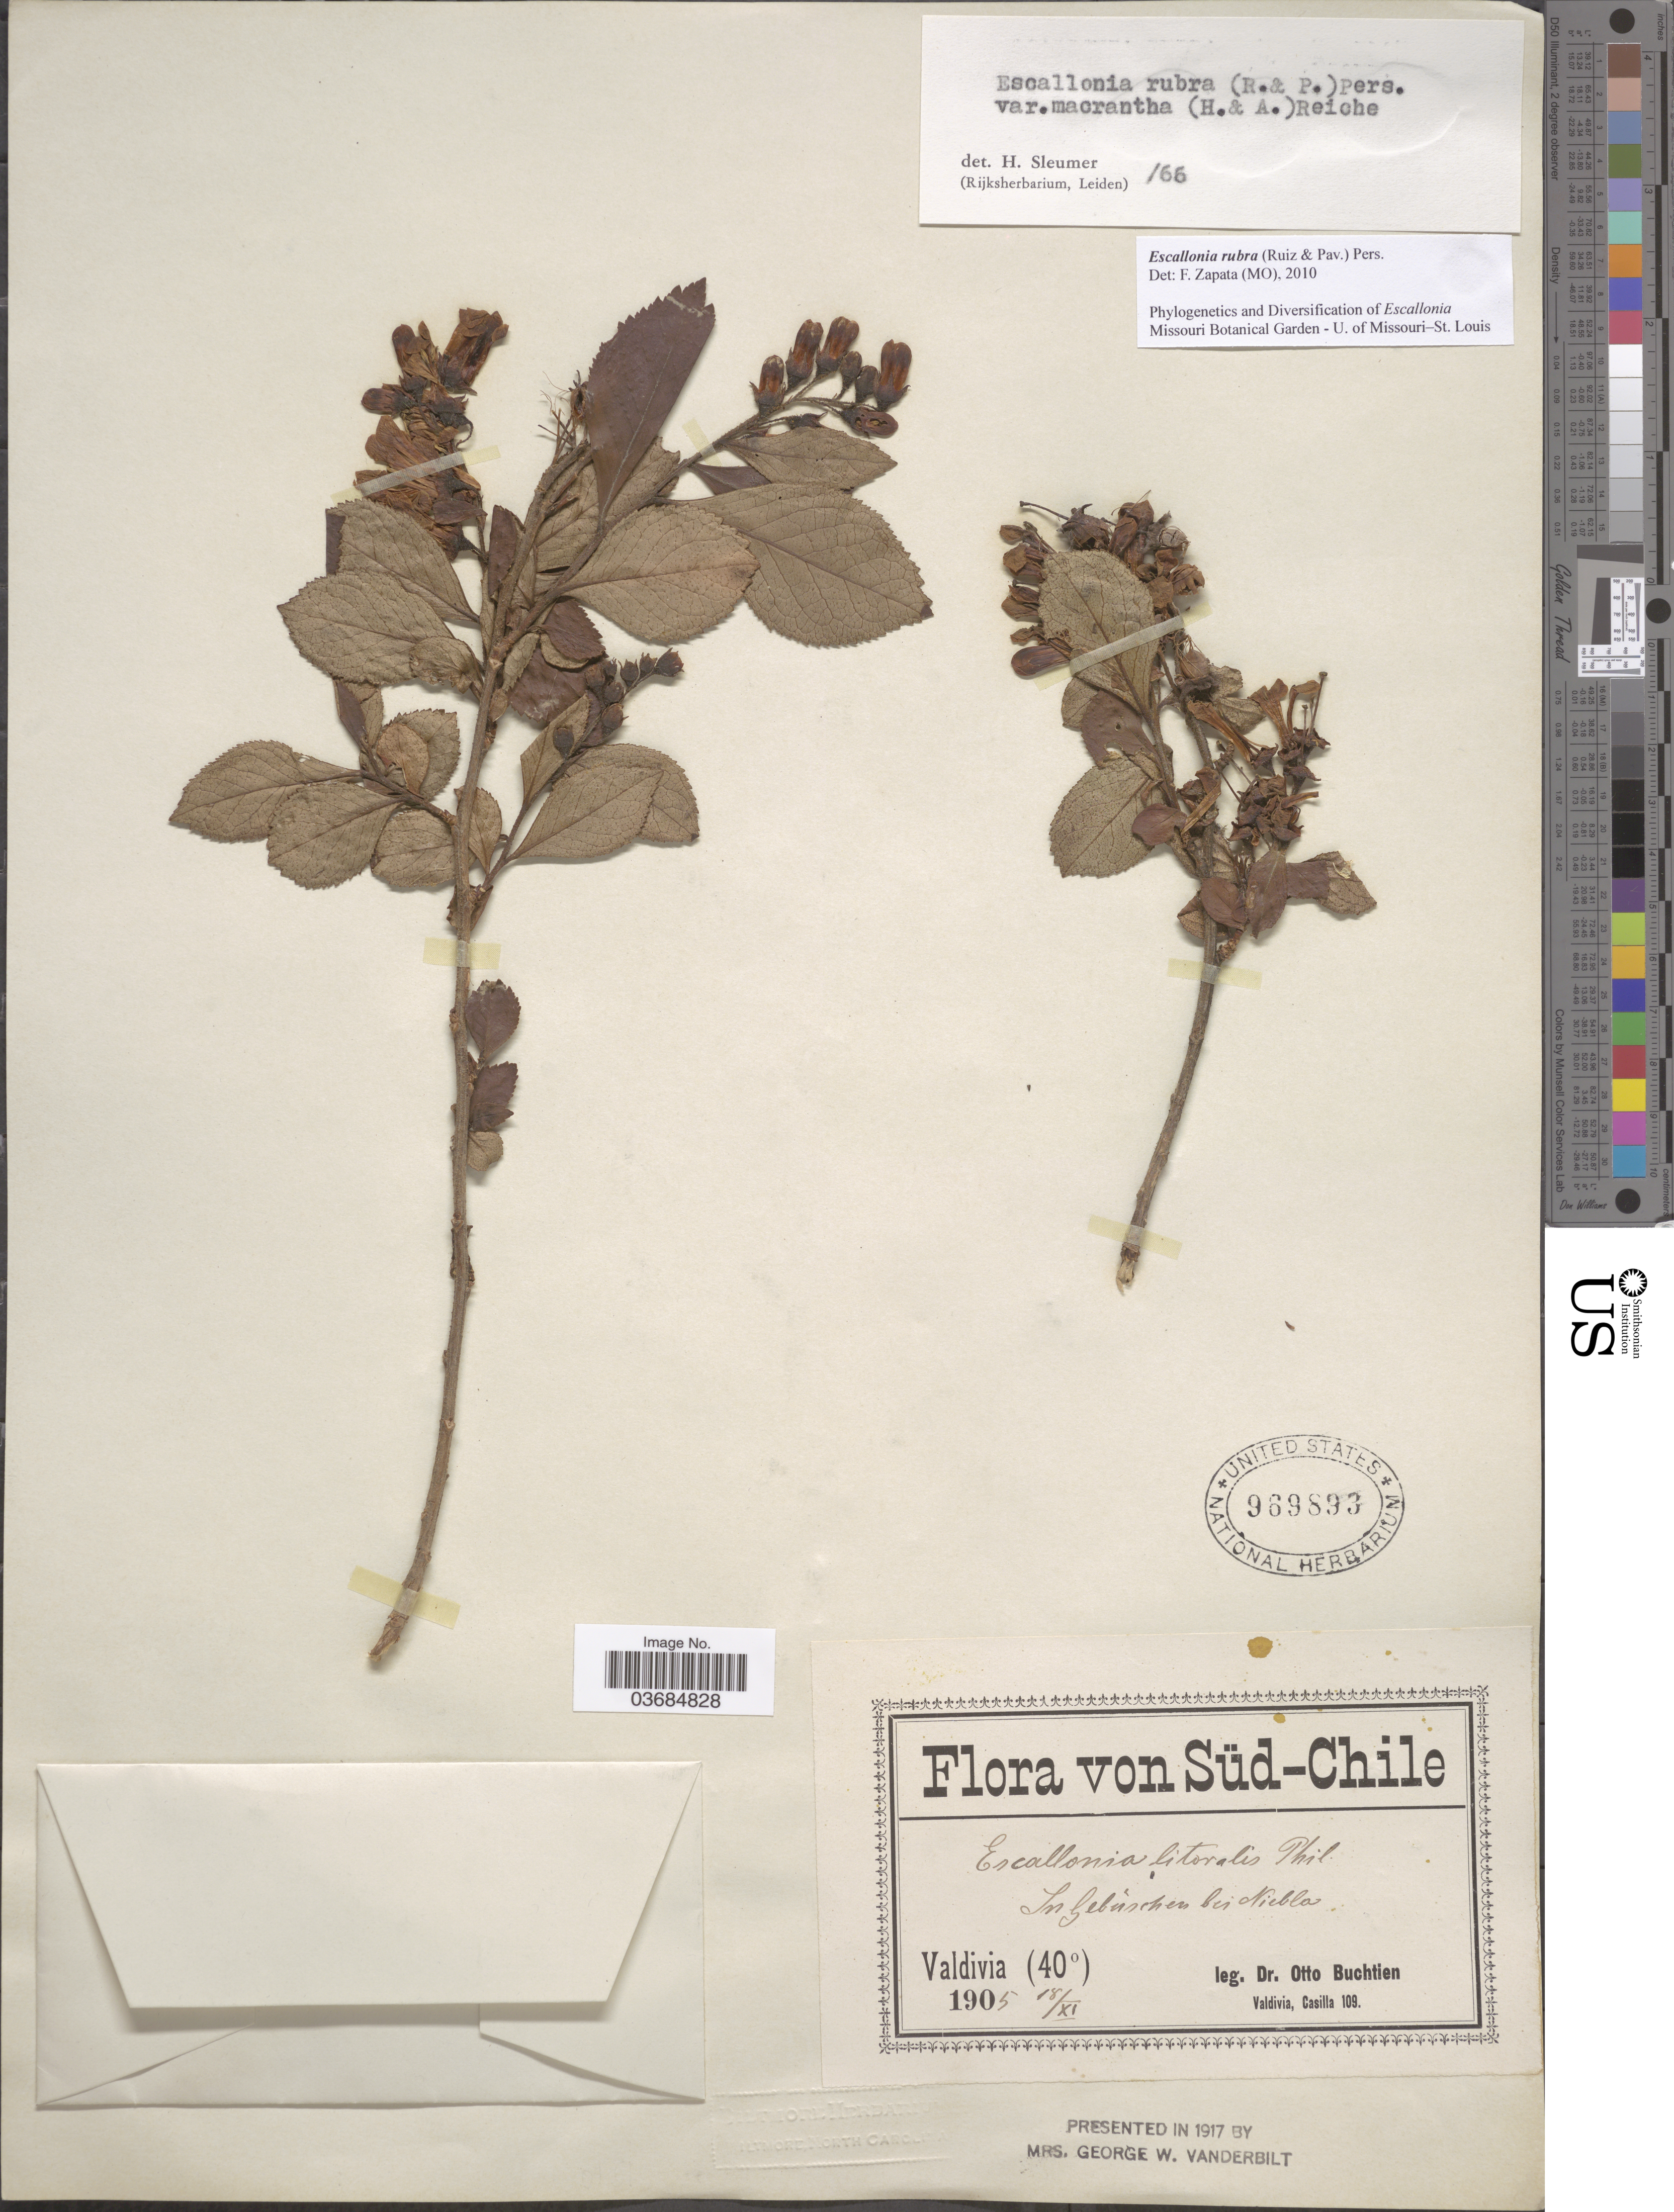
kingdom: Plantae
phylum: Tracheophyta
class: Magnoliopsida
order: Escalloniales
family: Escalloniaceae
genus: Escallonia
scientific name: Escallonia rubra var. rubra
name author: (Ruiz & Pav.) Pers.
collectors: O. Buchtien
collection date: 1905-11-18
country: Chile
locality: Süd-Chile. In Gebûschen bei Niebla. Valdivia (40°).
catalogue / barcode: US 969893